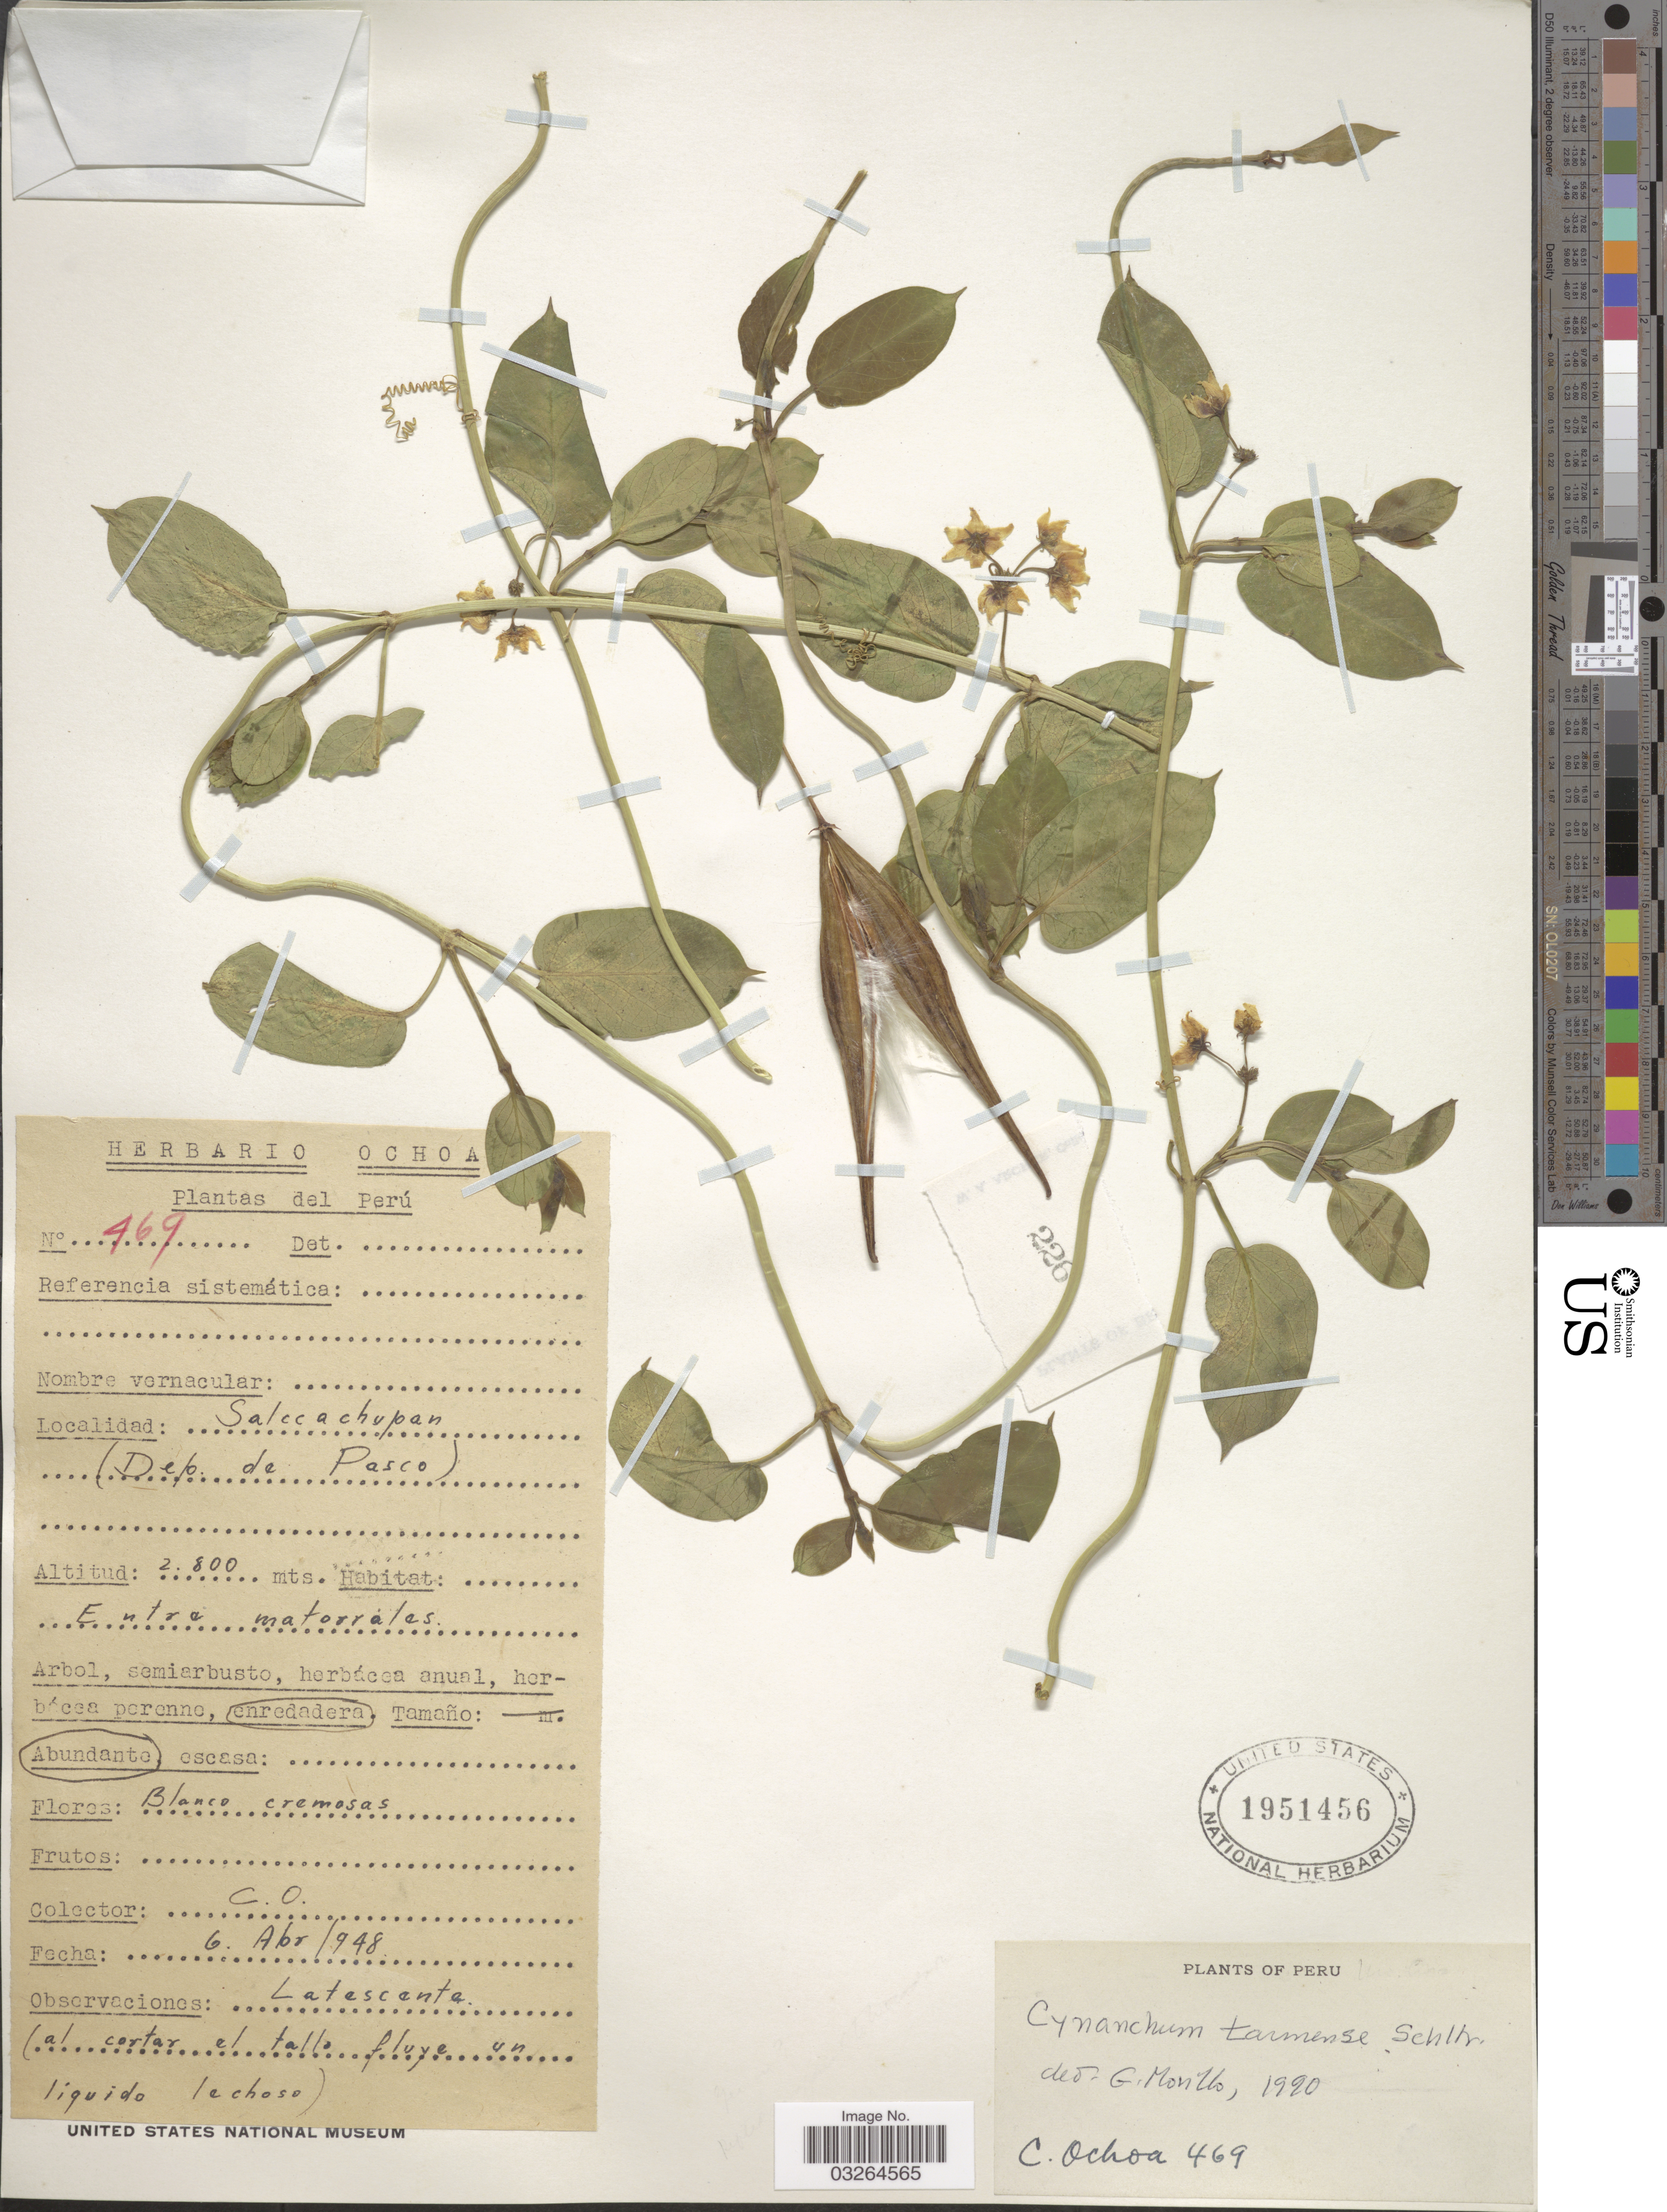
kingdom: Plantae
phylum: Tracheophyta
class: Magnoliopsida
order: Gentianales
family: Apocynaceae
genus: Cynanchum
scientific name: Cynanchum tarmense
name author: Schltr.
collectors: C. Ochoa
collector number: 469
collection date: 1948-04-06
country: Peru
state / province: Pasco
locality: Salccachupan. (Dep. de Pasco).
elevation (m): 2800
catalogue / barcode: US 1951456